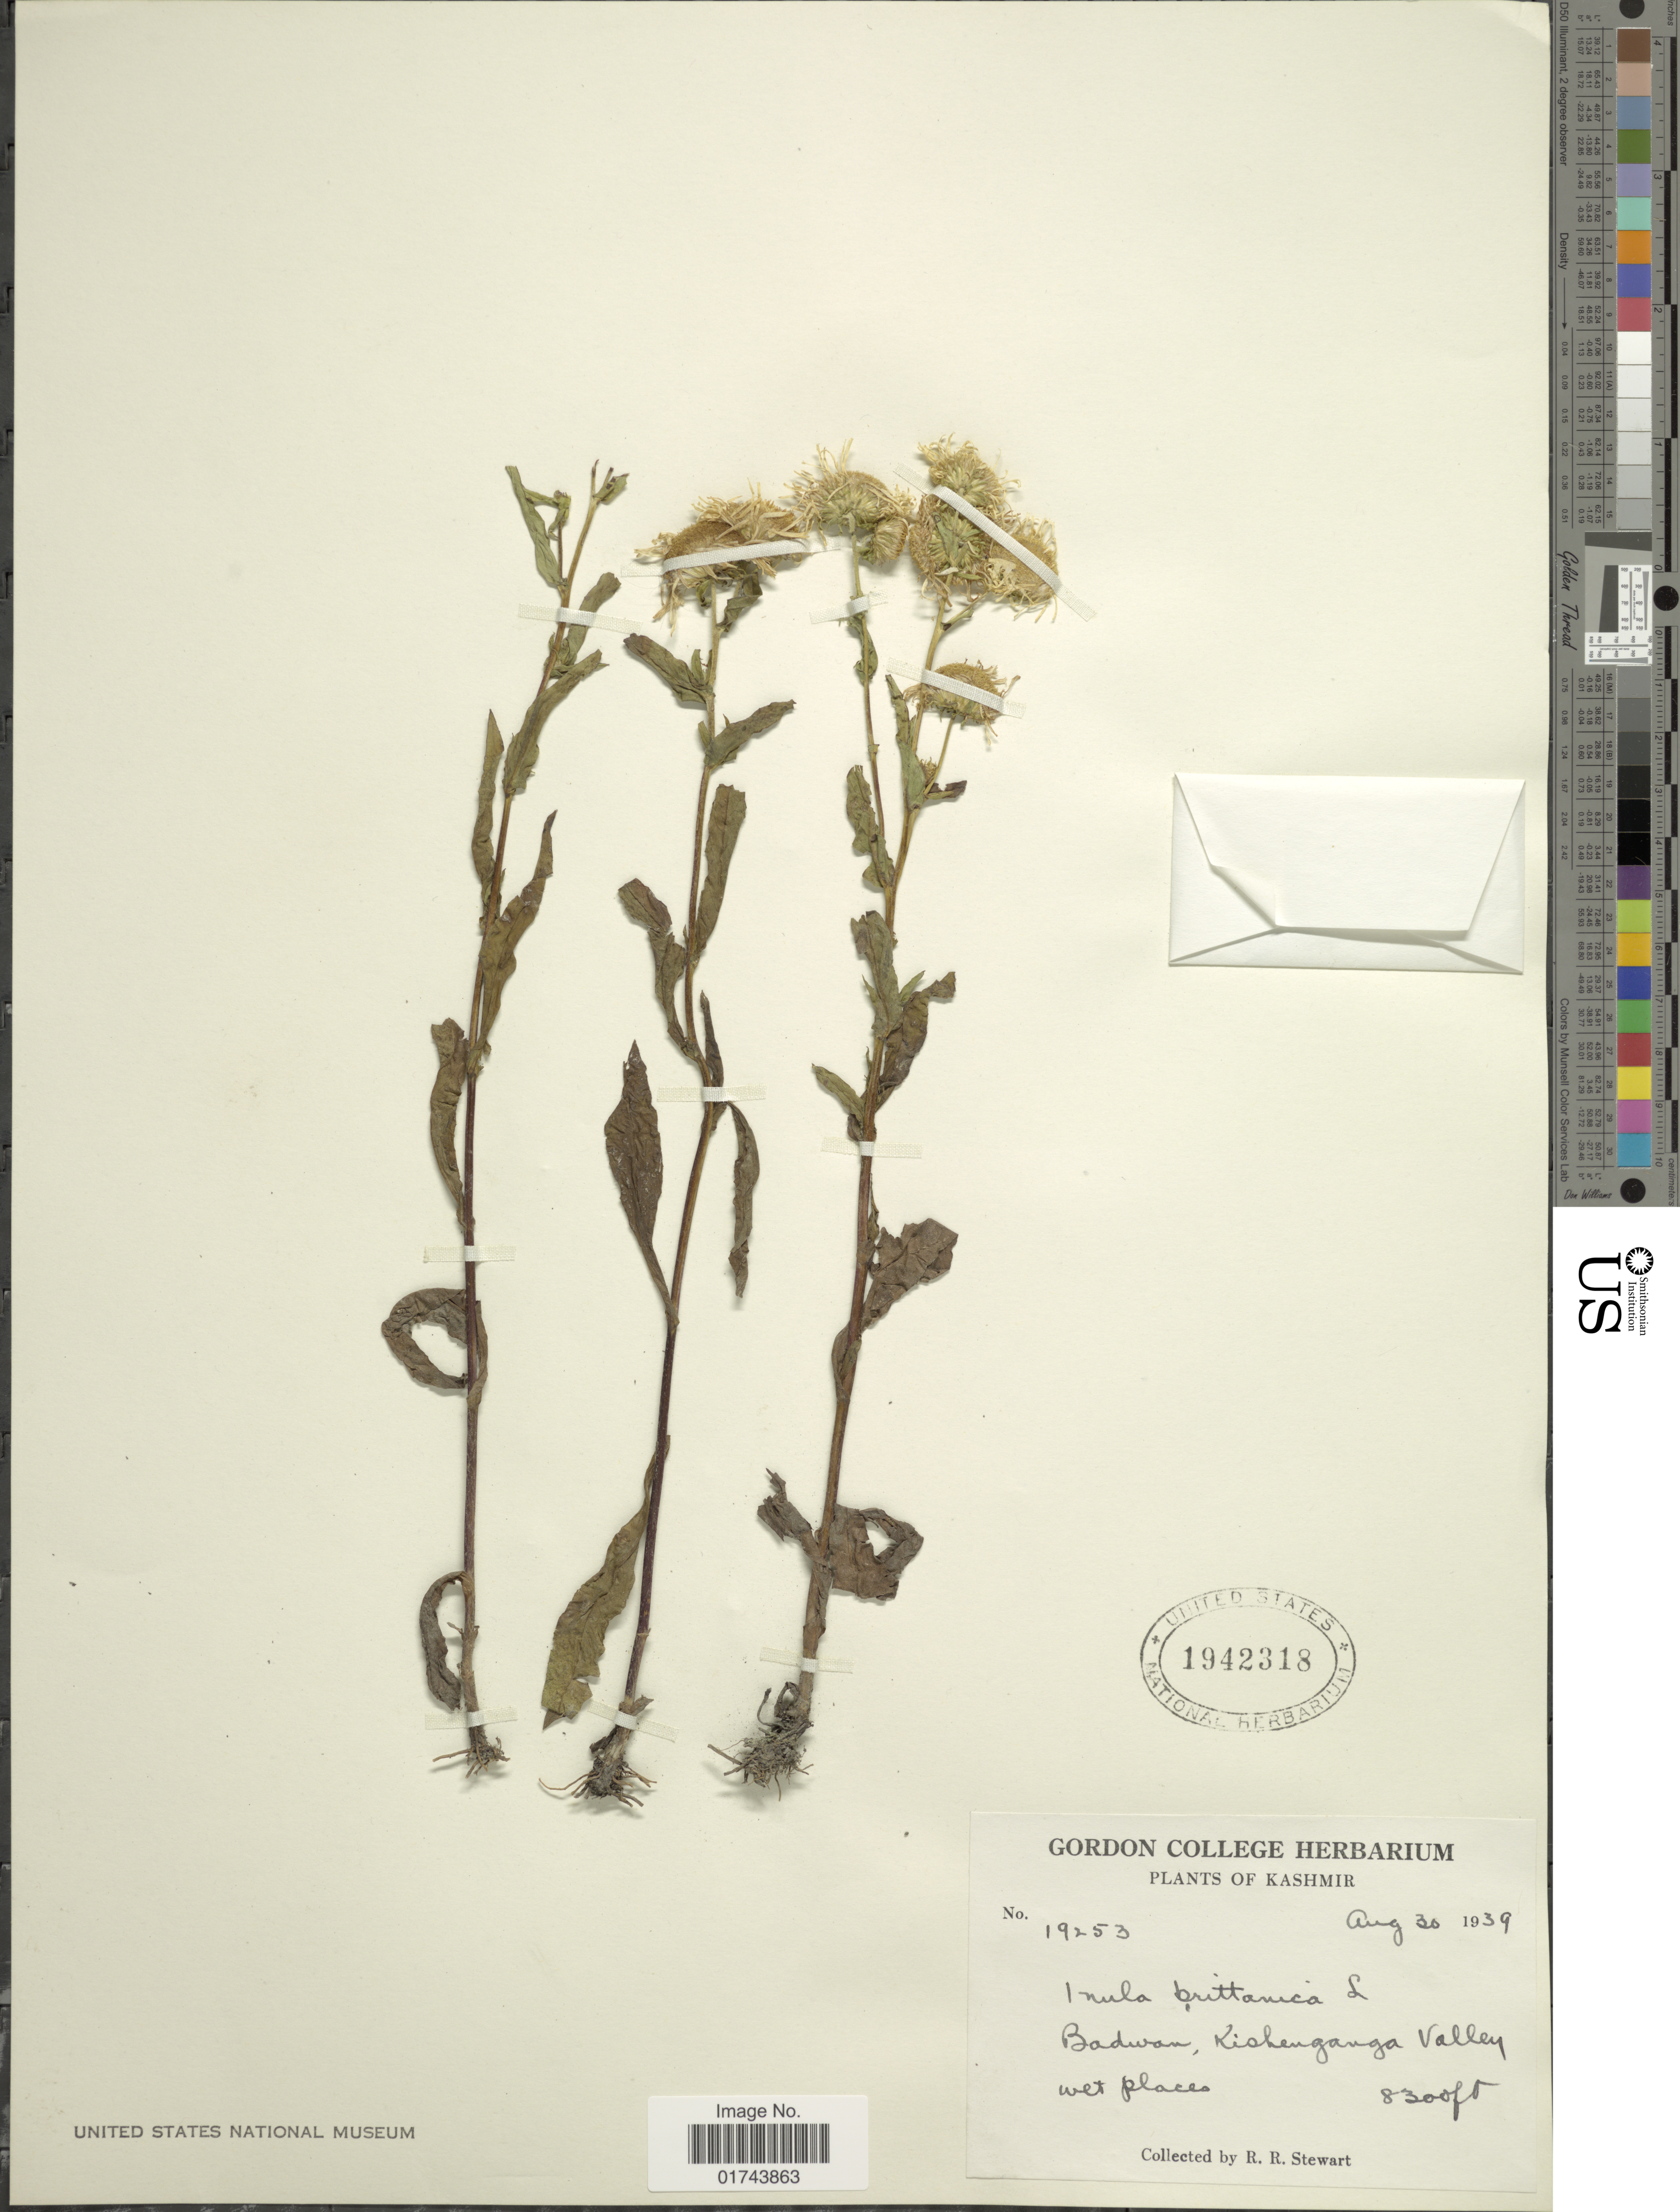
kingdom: Plantae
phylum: Tracheophyta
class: Magnoliopsida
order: Asterales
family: Asteraceae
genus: Inula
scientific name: Inula britannica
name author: L.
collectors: R. R. Stewart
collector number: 19253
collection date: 1939-08-30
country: India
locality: Kashmir, Badwan, Kishenganga Valley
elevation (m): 2530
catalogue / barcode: US 1942318